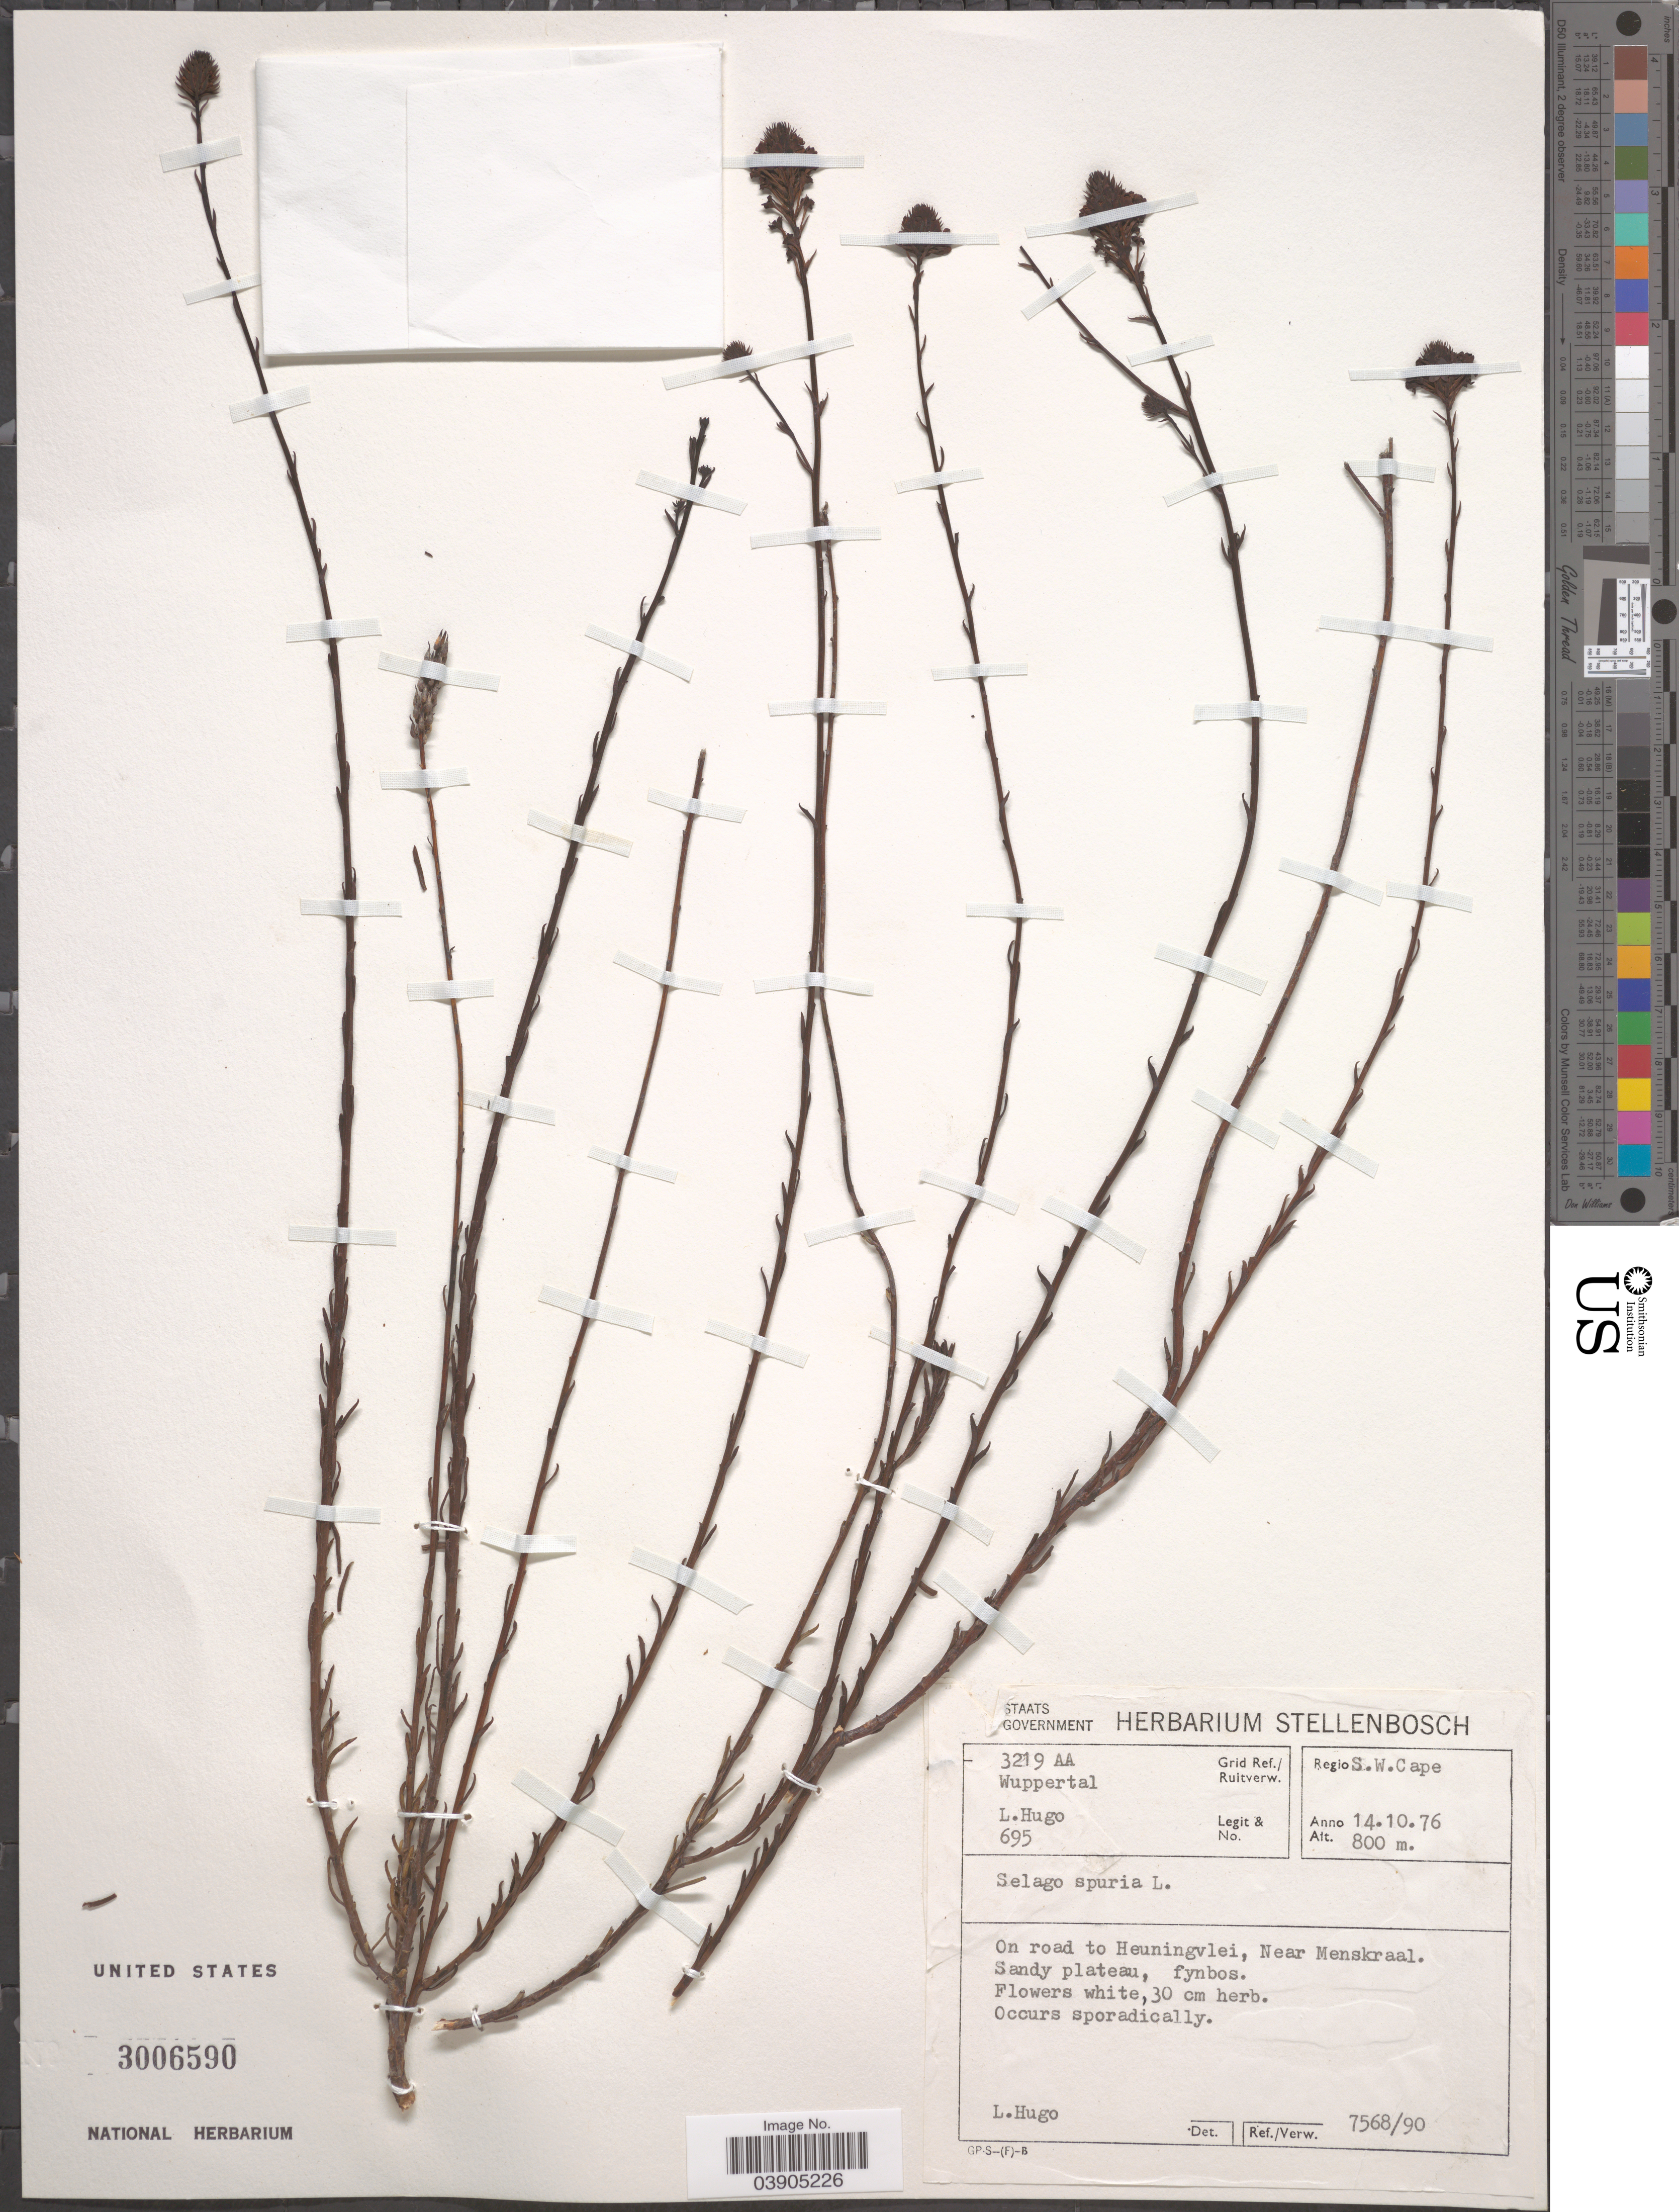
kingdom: Plantae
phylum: Tracheophyta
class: Magnoliopsida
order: Lamiales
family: Scrophulariaceae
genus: Selago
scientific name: Selago spuria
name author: L.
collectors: L. Hugo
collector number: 695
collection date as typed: Transcribed d/m/y: 14/10/76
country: South Africa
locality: Grid Ref./ Ruitverw. 3219 AA Wuppertaal. Regio S.W. Cape. On road to Heuningvlei, Near Menskraal.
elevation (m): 800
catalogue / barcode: US 3006590